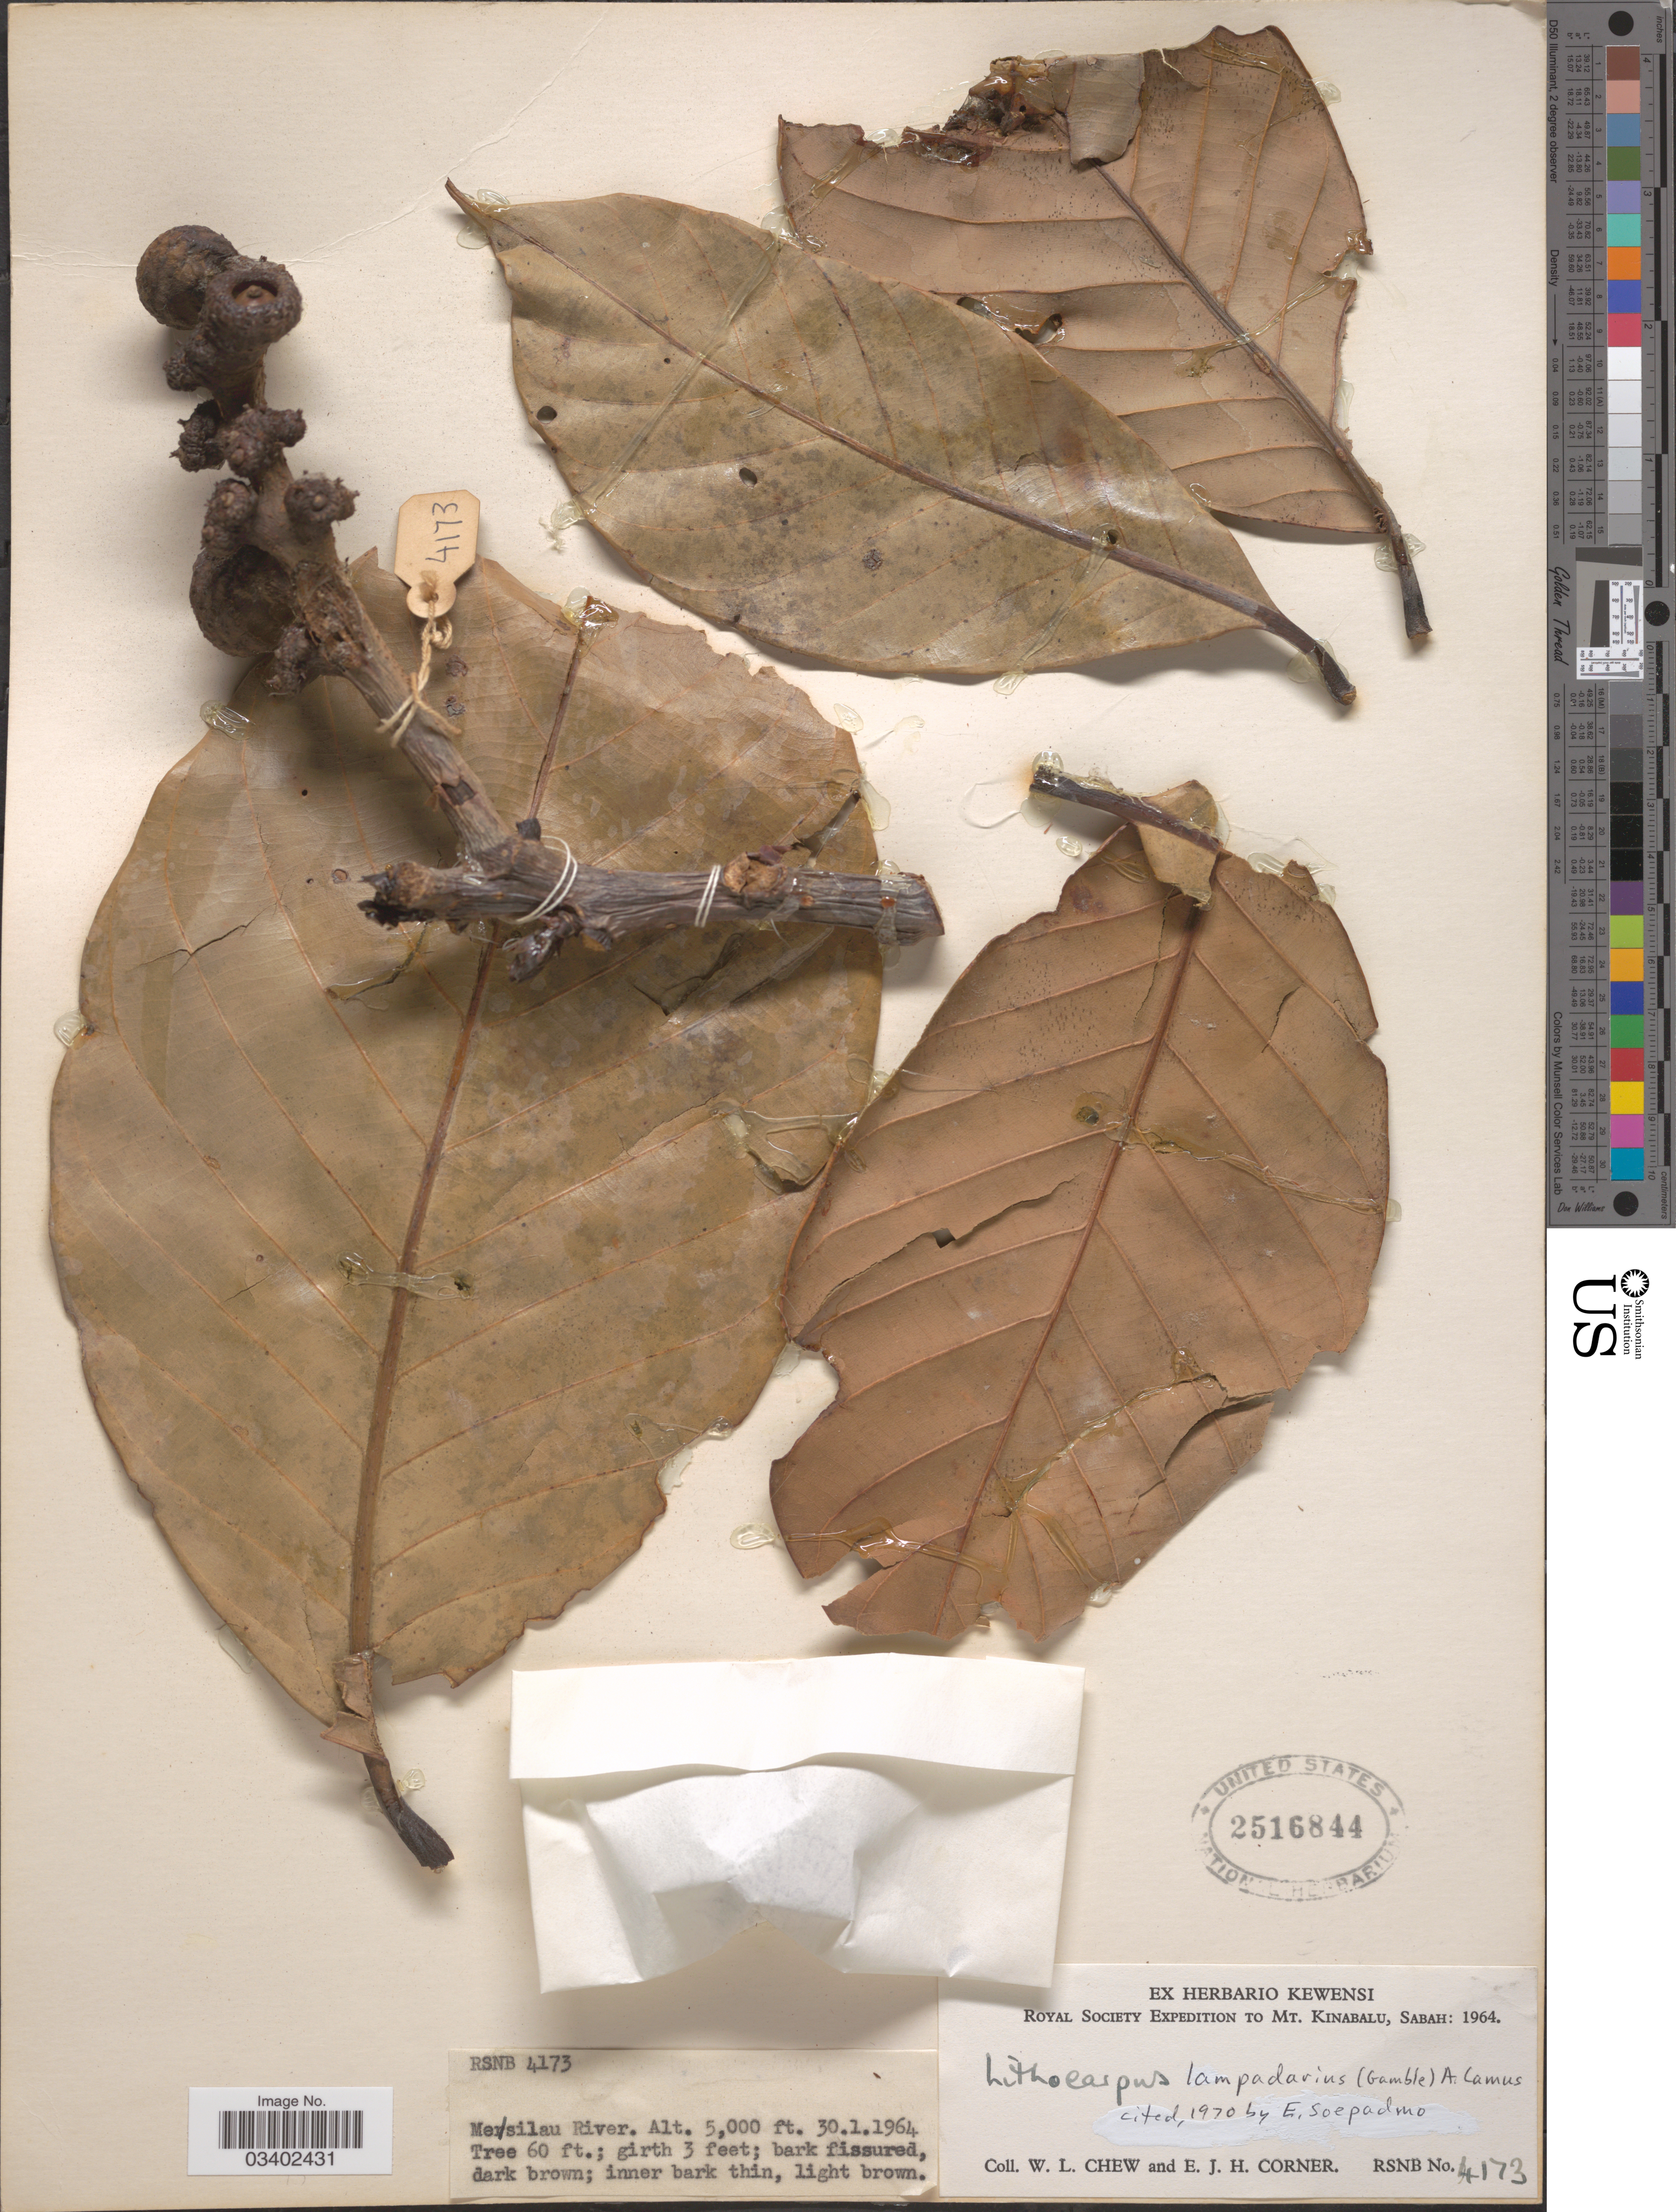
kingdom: Plantae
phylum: Tracheophyta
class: Magnoliopsida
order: Fagales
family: Fagaceae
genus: Lithocarpus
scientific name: Lithocarpus lucidus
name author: (Roxb.) Rehder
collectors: W. Chew & E. Corner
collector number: RSNB 4173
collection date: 1964-01-30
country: Malaysia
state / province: Sabah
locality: Mt. Kinabalu. Mesilau River.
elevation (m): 1524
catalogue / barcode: US 2516844